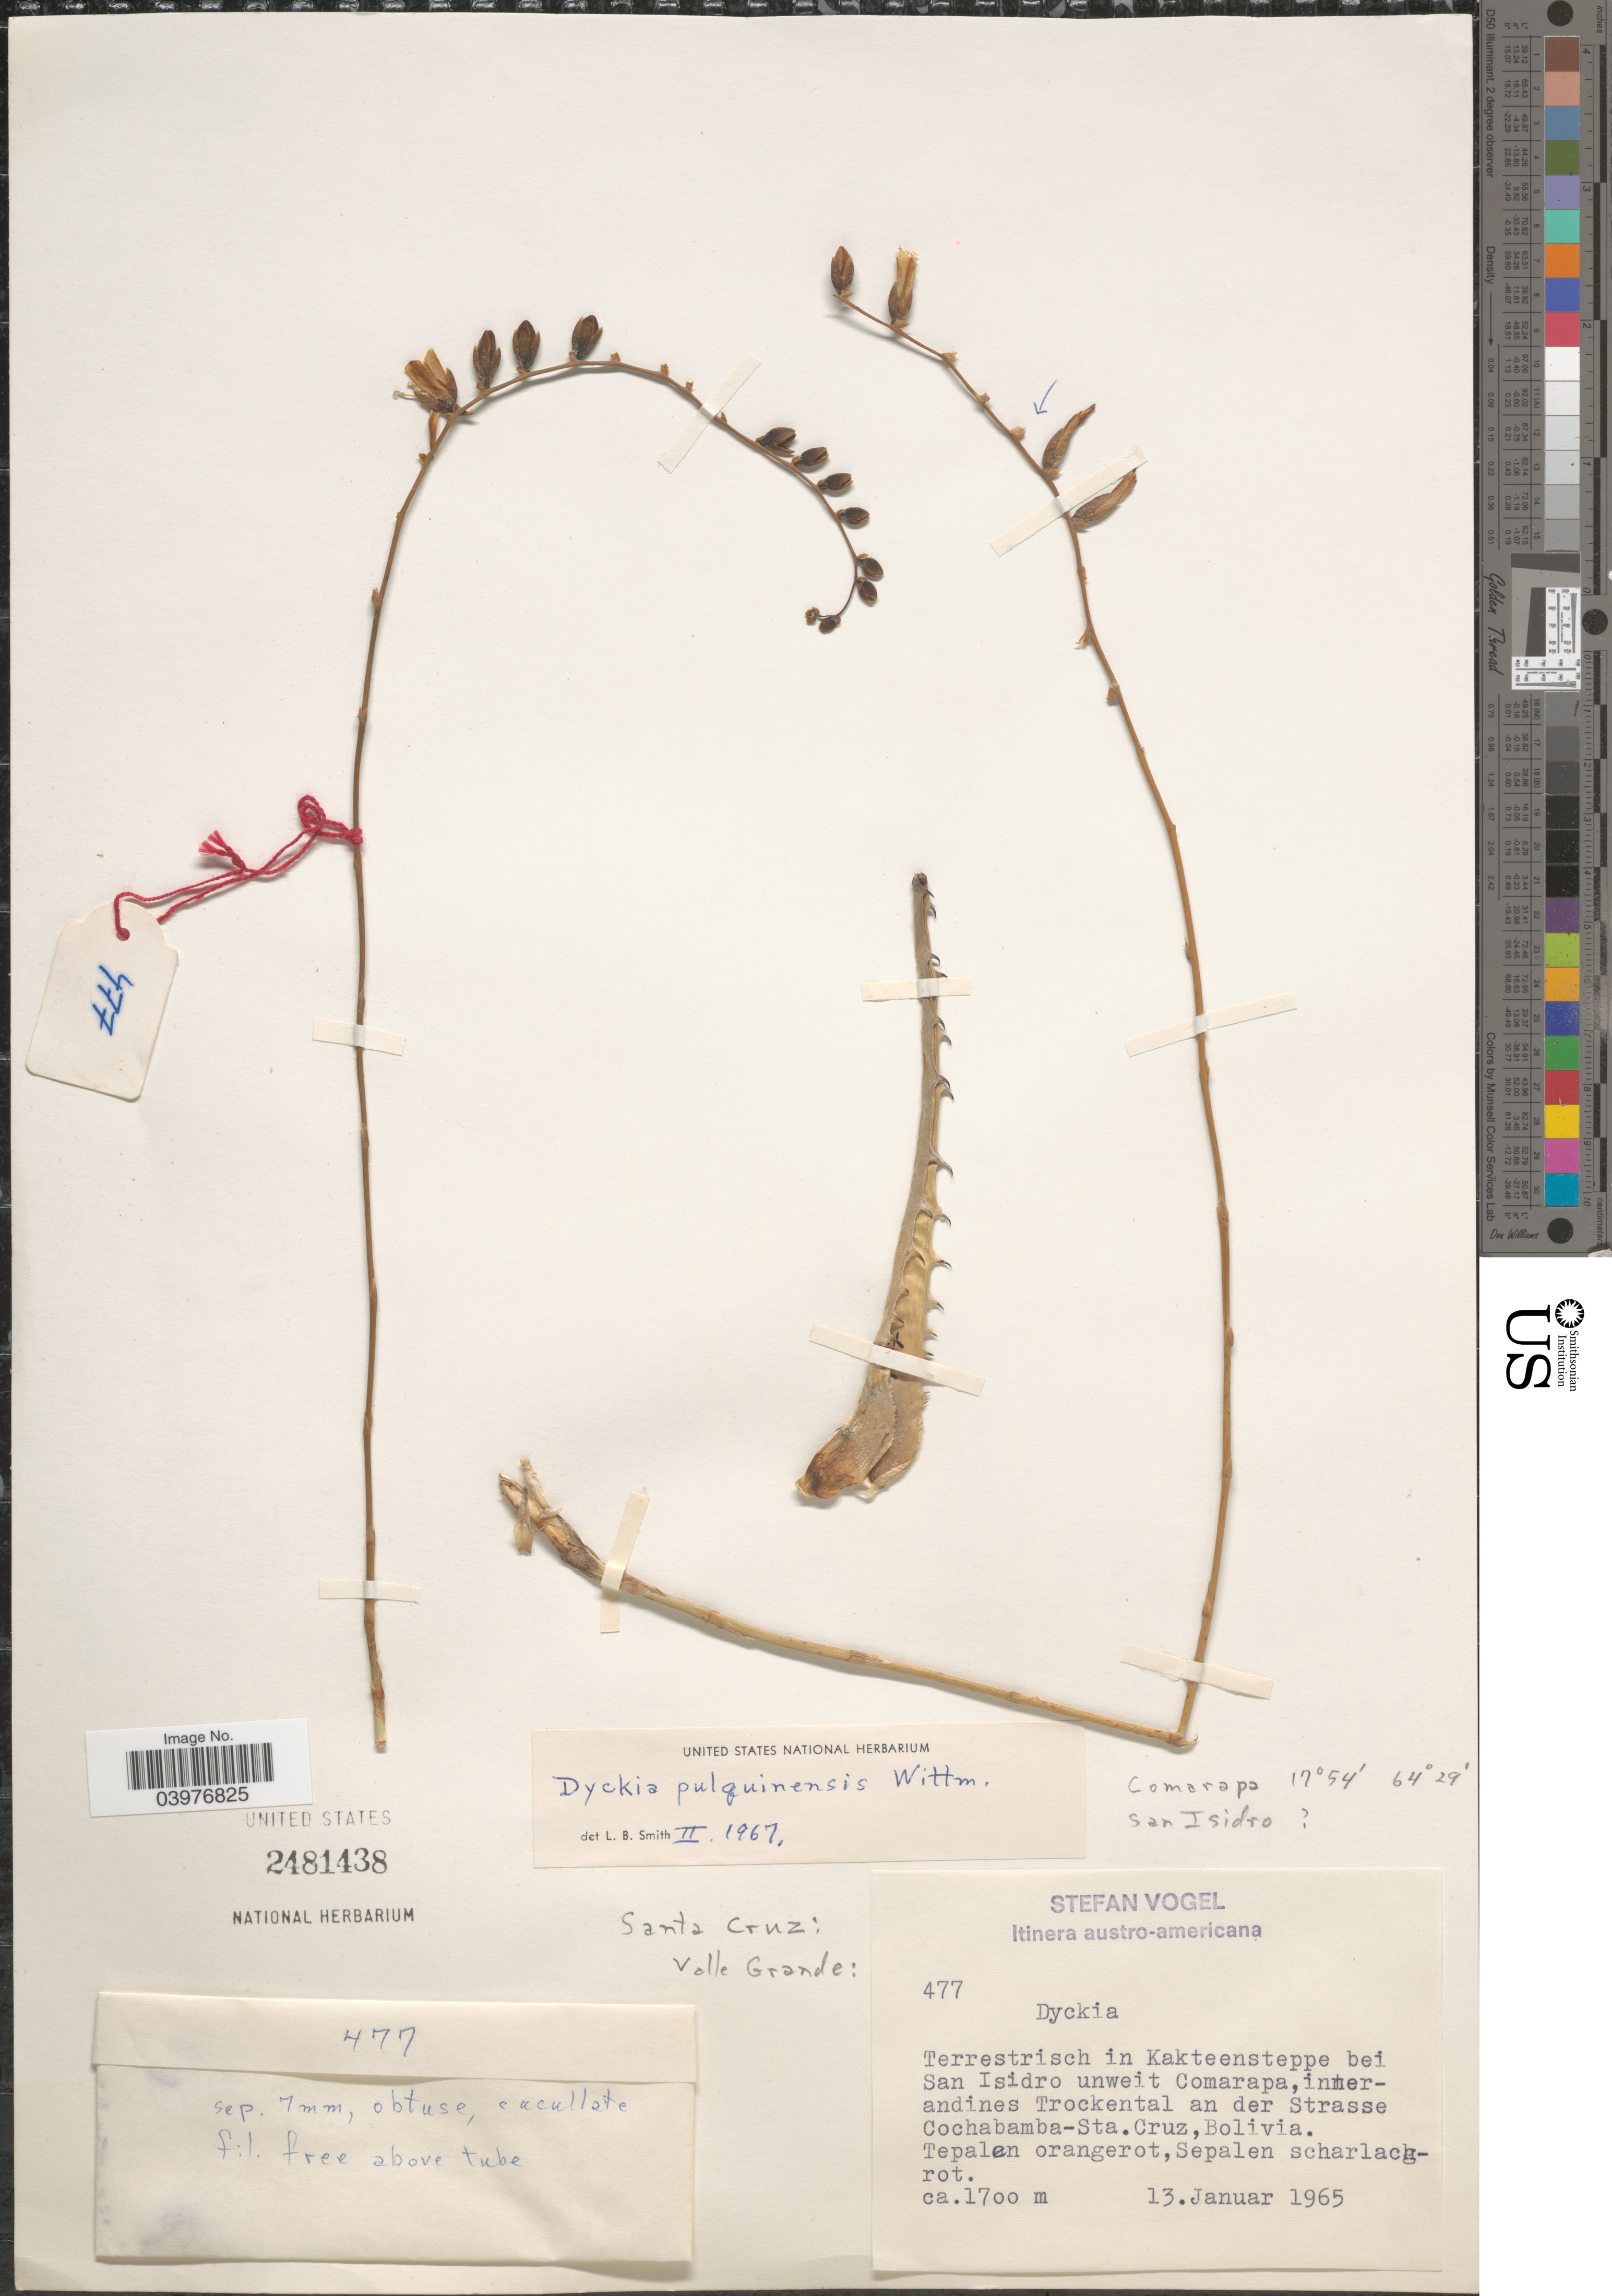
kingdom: Plantae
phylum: Tracheophyta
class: Liliopsida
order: Poales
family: Bromeliaceae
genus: Dyckia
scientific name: Dyckia pulquinensis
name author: Wittm.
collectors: S. Vogel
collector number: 477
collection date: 1965-01-13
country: Bolivia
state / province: Santa Cruz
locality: Valle Grande. Itinera austro-americana. Terrestrisch in Kakteensteppe bei San Isidro unweit Comarapa, inner-andines Trockental an der Strasse Cochabamba-Sta. Cruz.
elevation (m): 1700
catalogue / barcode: US 2481438